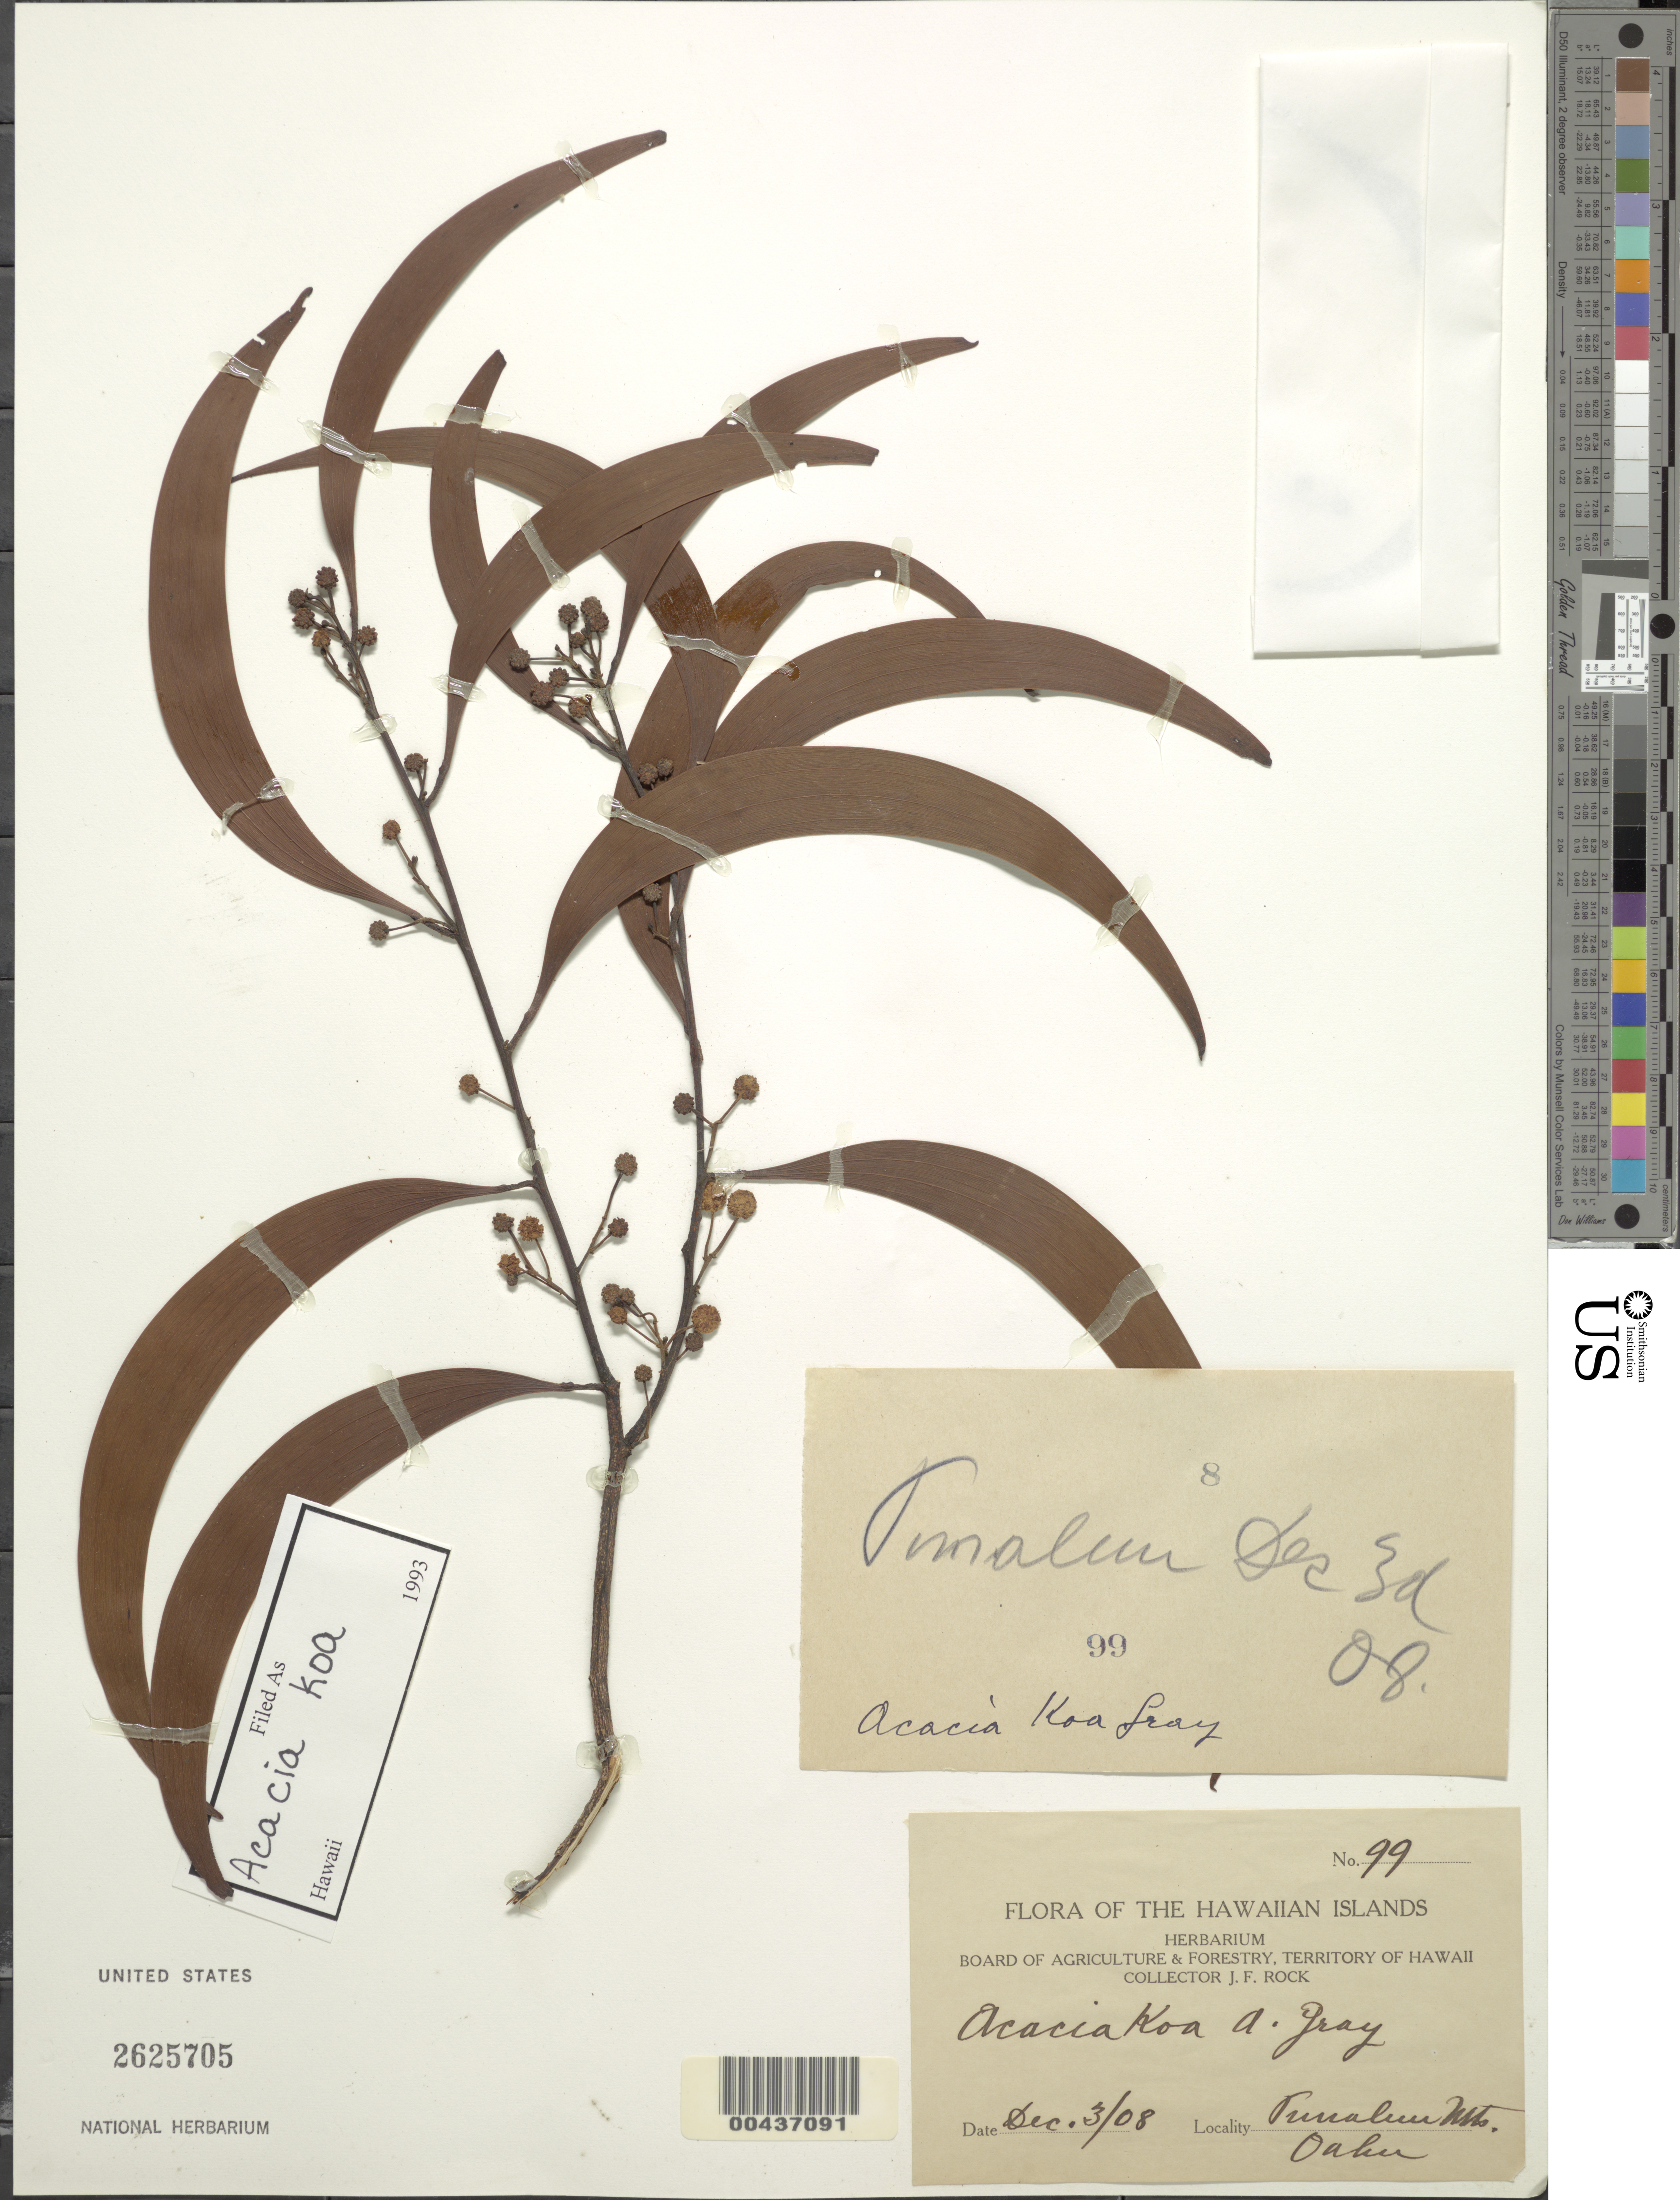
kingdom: Plantae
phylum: Tracheophyta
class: Magnoliopsida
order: Fabales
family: Fabaceae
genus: Acacia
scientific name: Acacia koa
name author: A. Gray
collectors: J. F. Rock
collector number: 99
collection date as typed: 3 Dec 1908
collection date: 1908-12-03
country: United States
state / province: Hawaii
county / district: Honolulu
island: Oahu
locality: Punaluu Mts., Oahu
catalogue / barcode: US 2625705